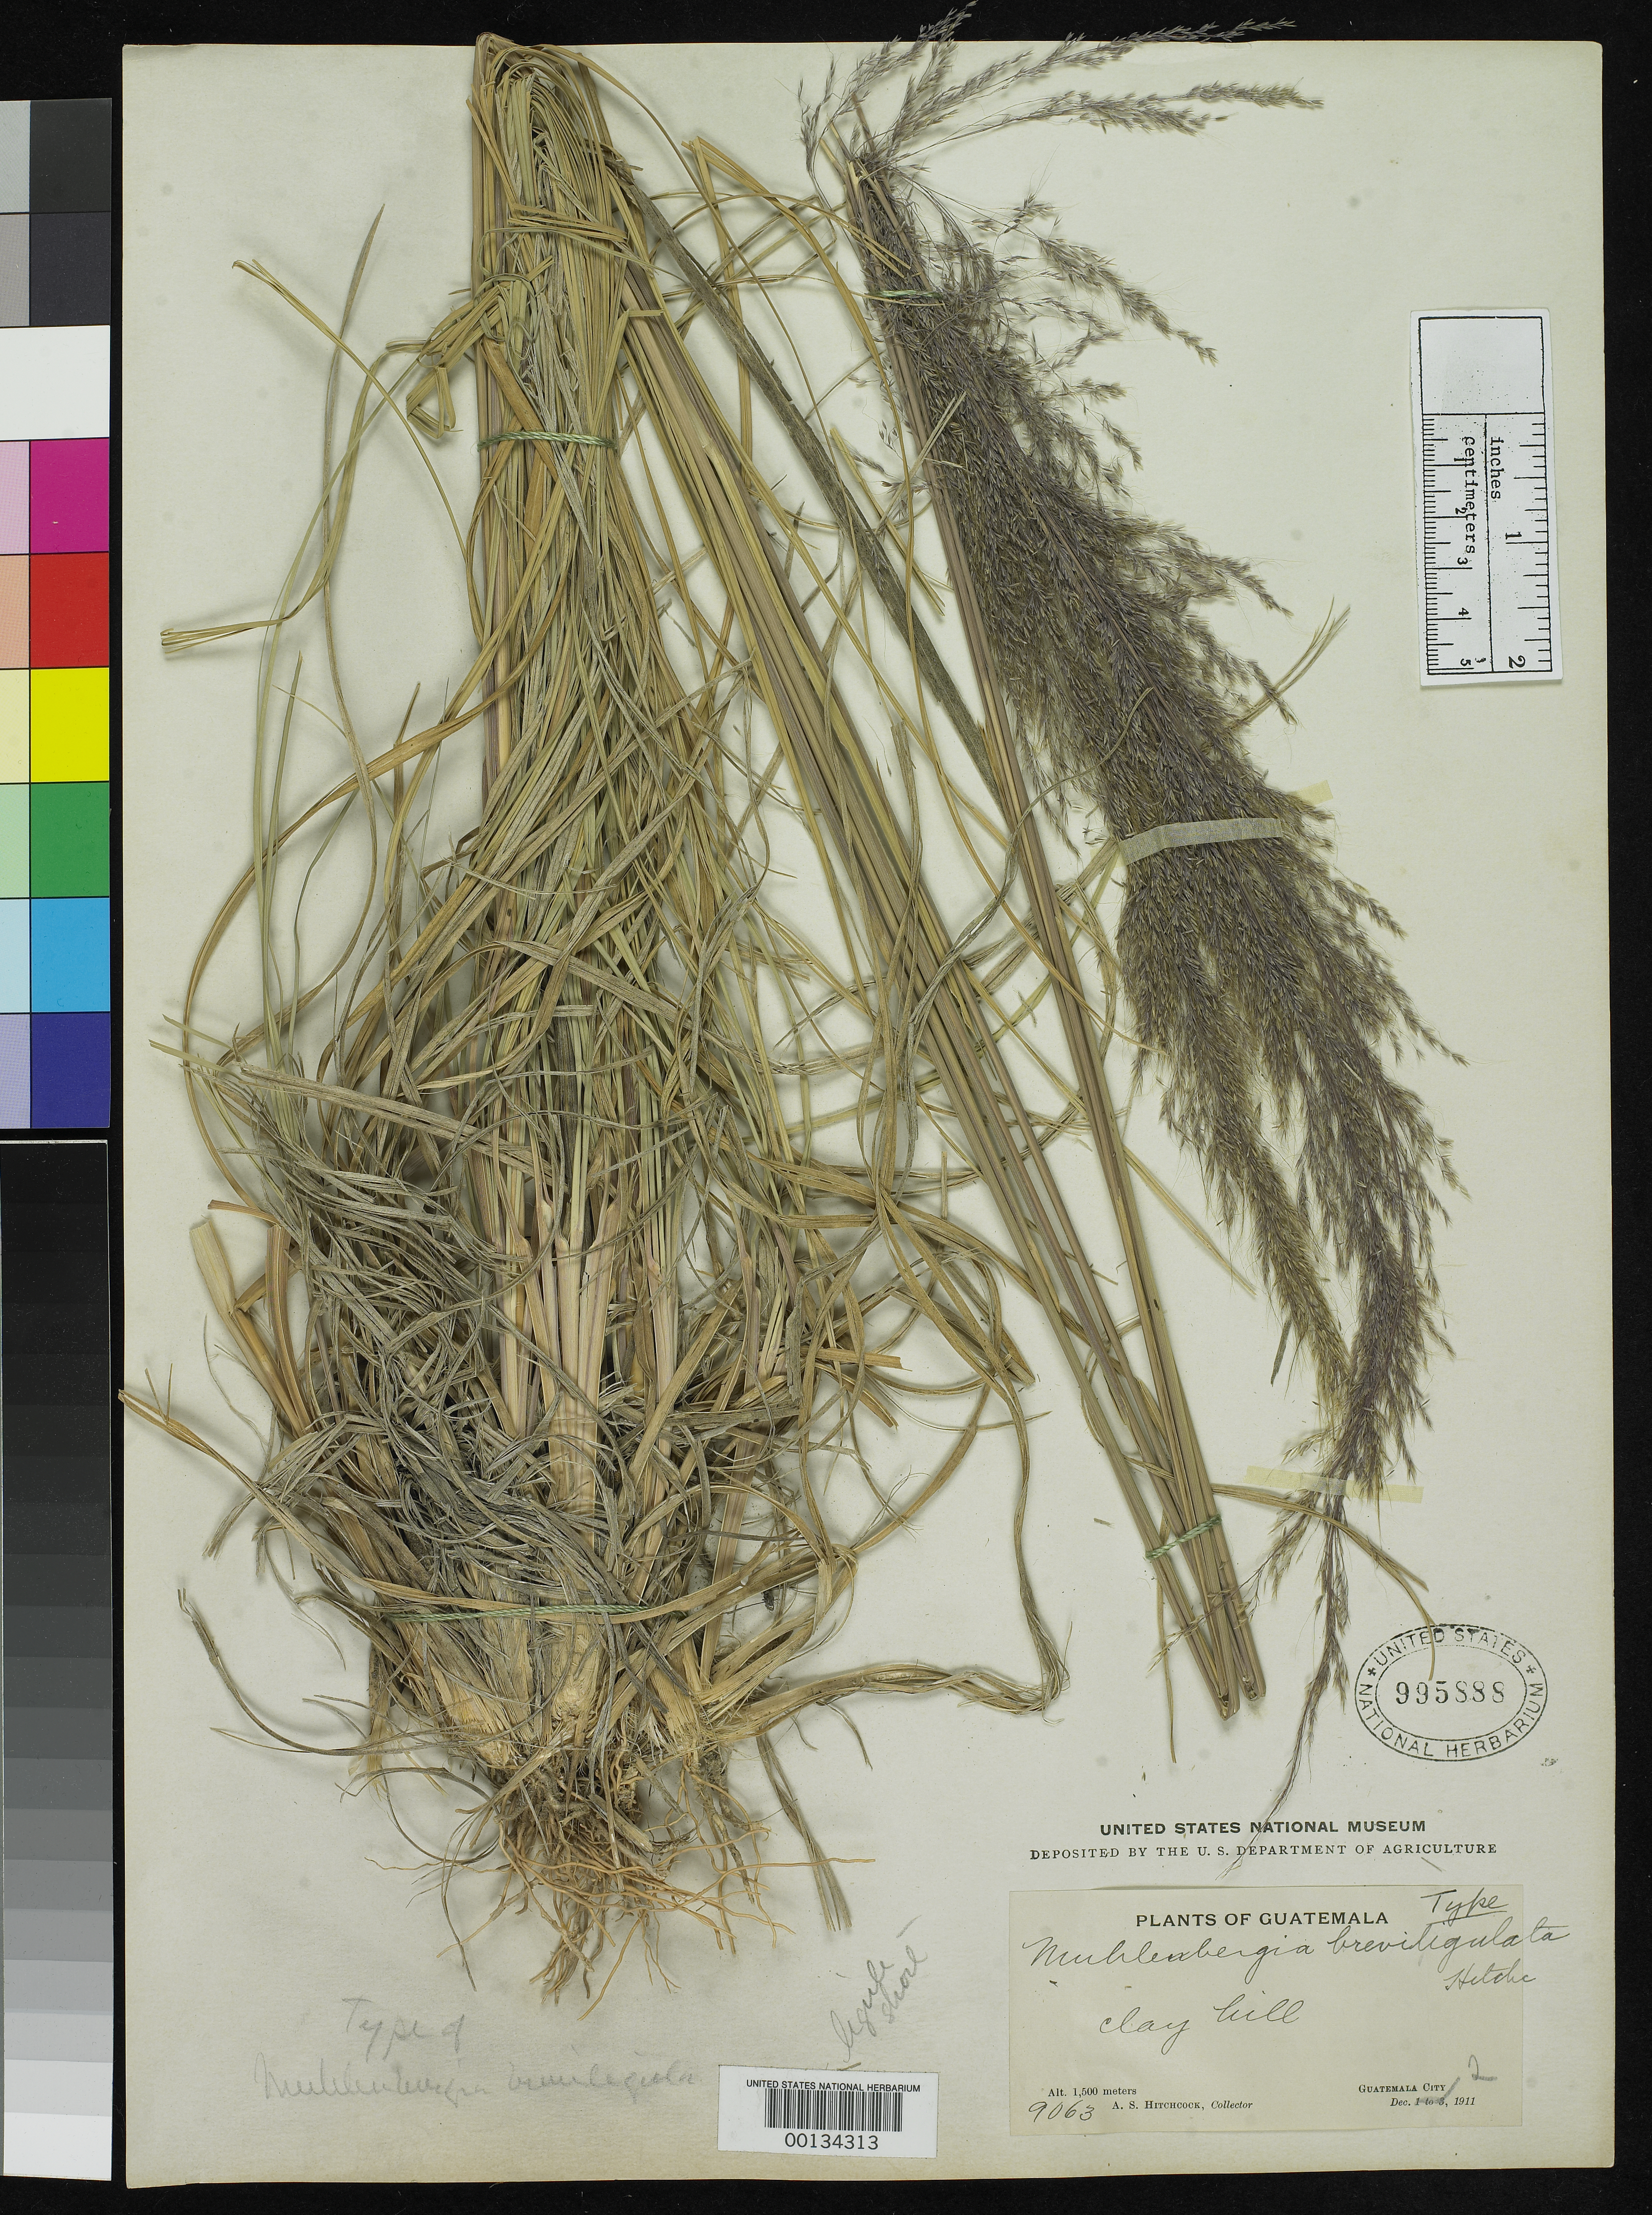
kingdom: Plantae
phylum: Tracheophyta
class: Liliopsida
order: Poales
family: Poaceae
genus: Muhlenbergia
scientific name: Muhlenbergia breviligula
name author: Hitchc.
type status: Holotype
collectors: A. S. Hitchcock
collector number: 9063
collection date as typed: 02 Dec 1911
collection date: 1911-12-02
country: Guatemala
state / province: Guatemala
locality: Guatemala City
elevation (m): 1500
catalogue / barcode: US 995888